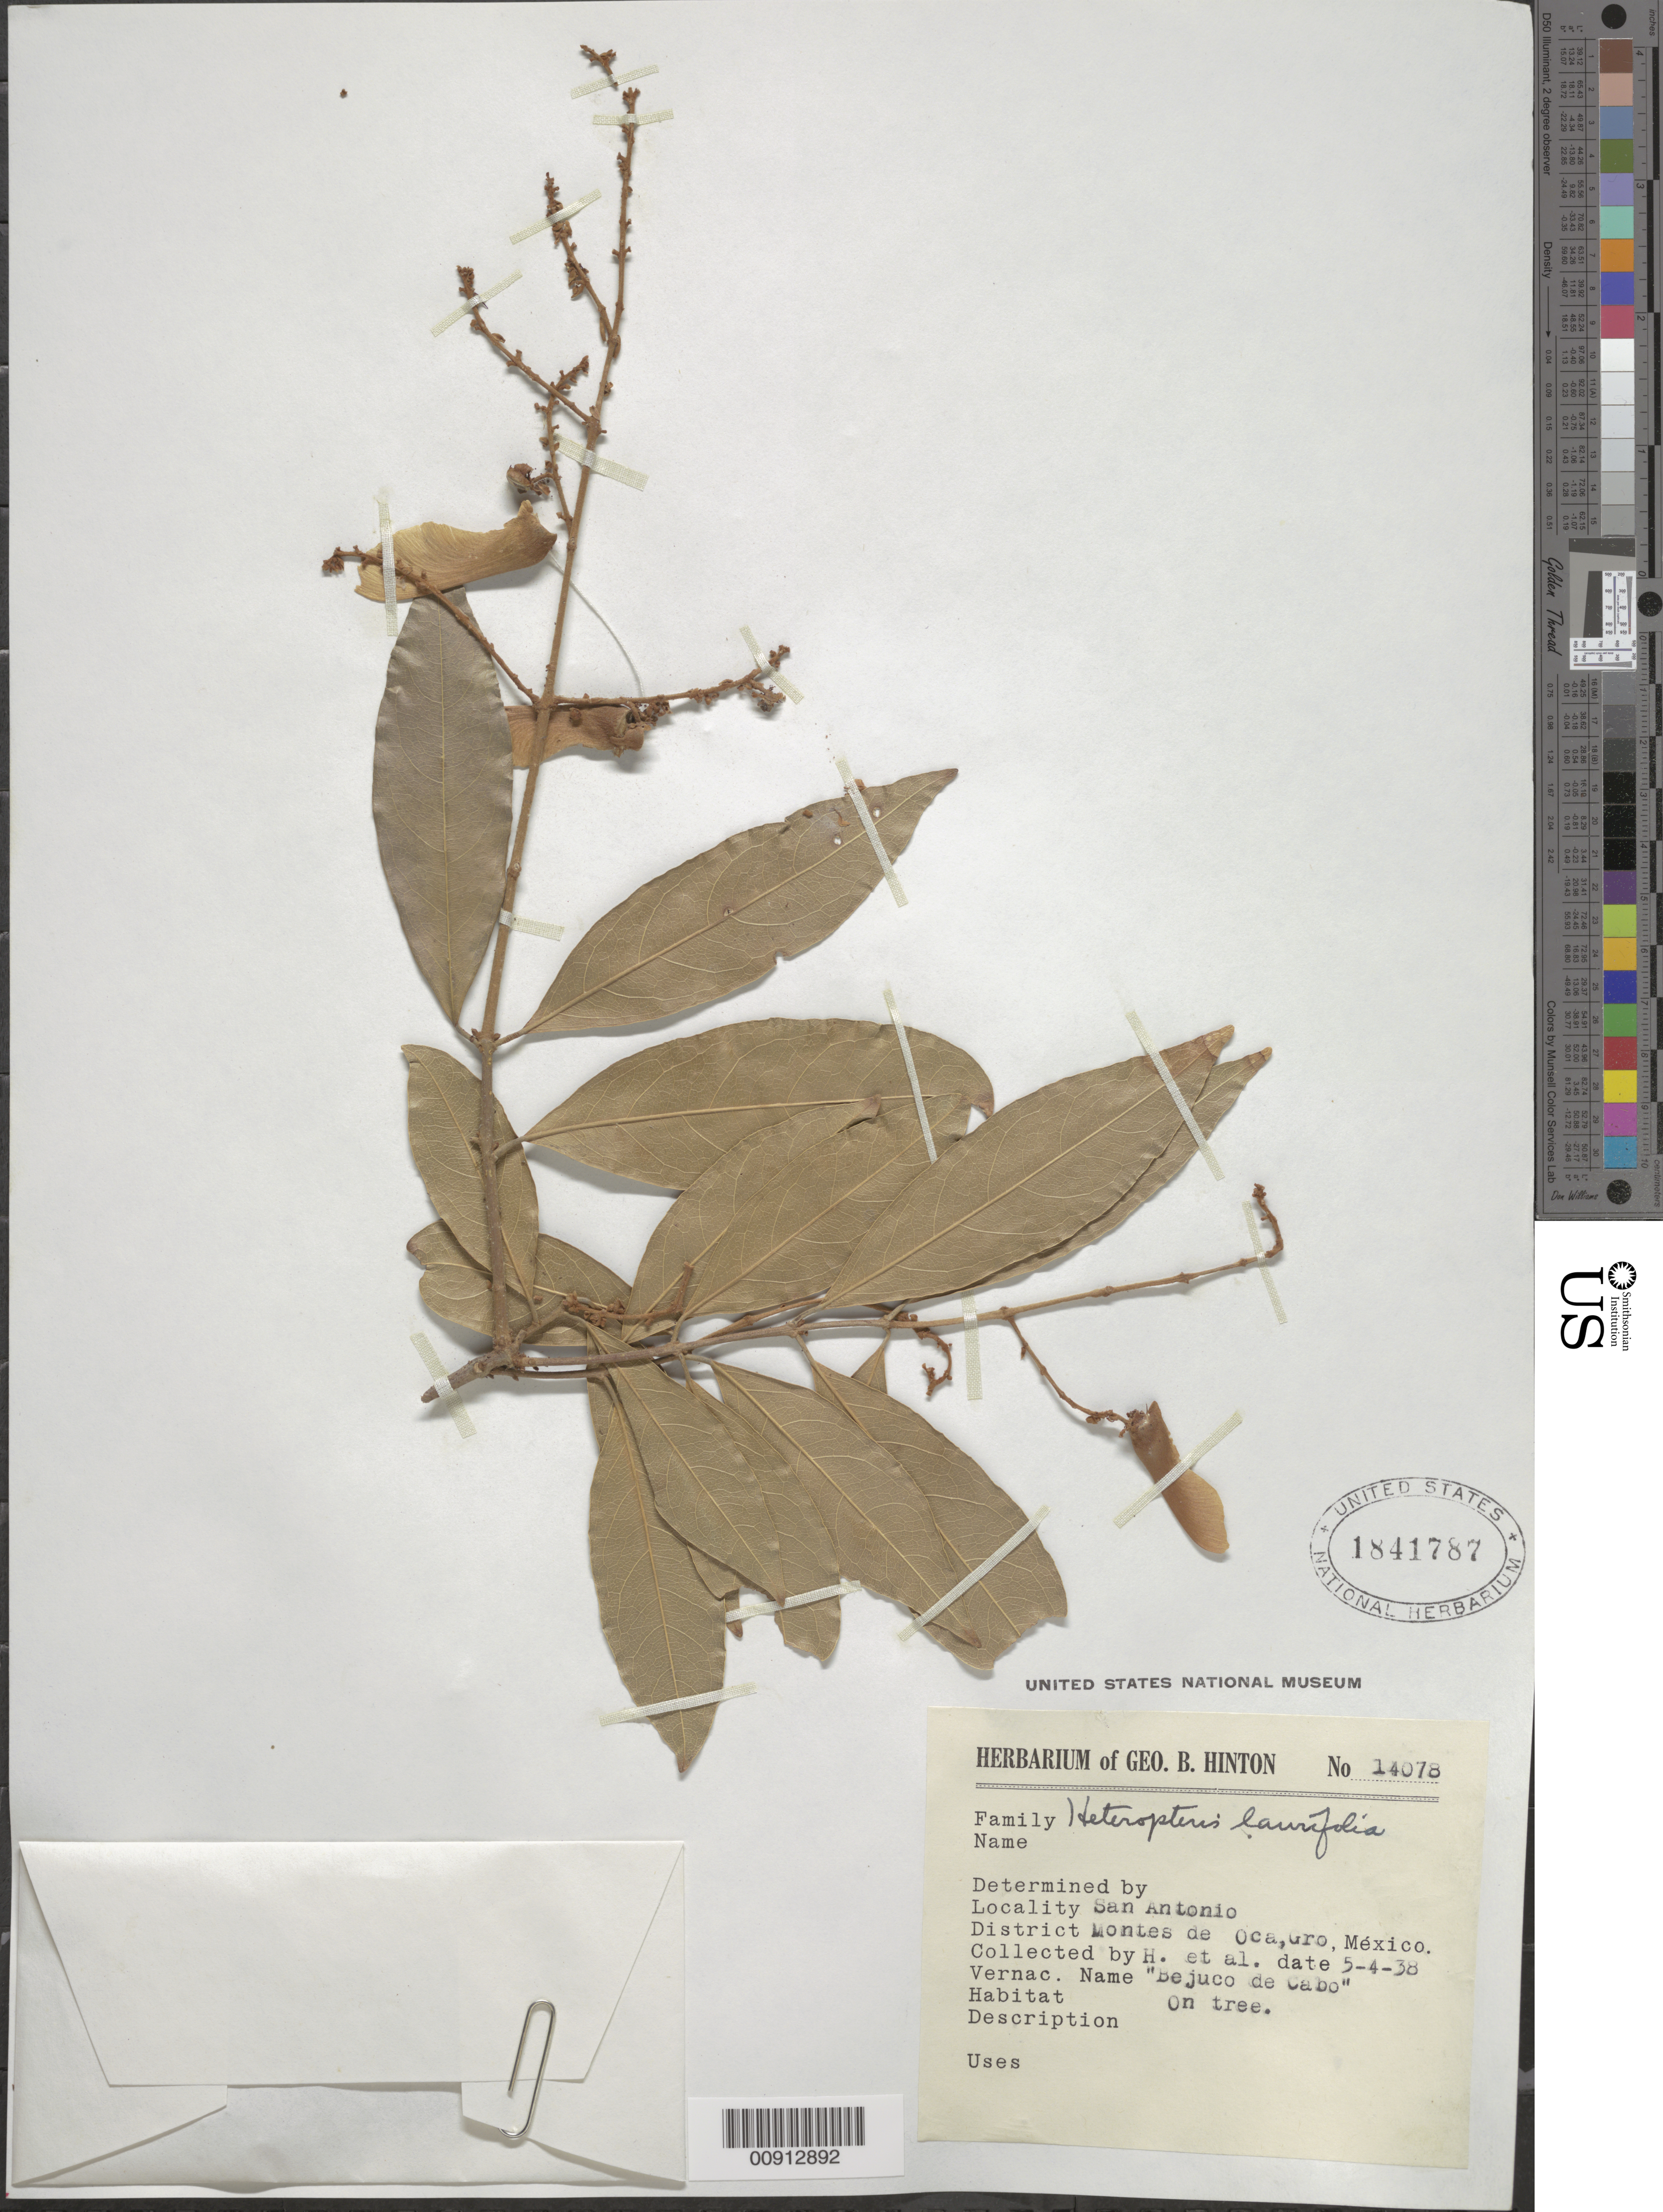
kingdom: Plantae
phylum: Tracheophyta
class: Magnoliopsida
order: Malpighiales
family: Malpighiaceae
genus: Heteropterys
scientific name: Heteropterys laurifolia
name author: (L.) A. Juss.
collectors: G. B. Hinton & et al.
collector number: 14078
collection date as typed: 04 May 1938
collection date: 1938-05-04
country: Mexico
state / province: Guerrero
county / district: Montes de Oca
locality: San Antonio, District Montes de Oca, Guerrero.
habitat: On tree.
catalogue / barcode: US 1841787